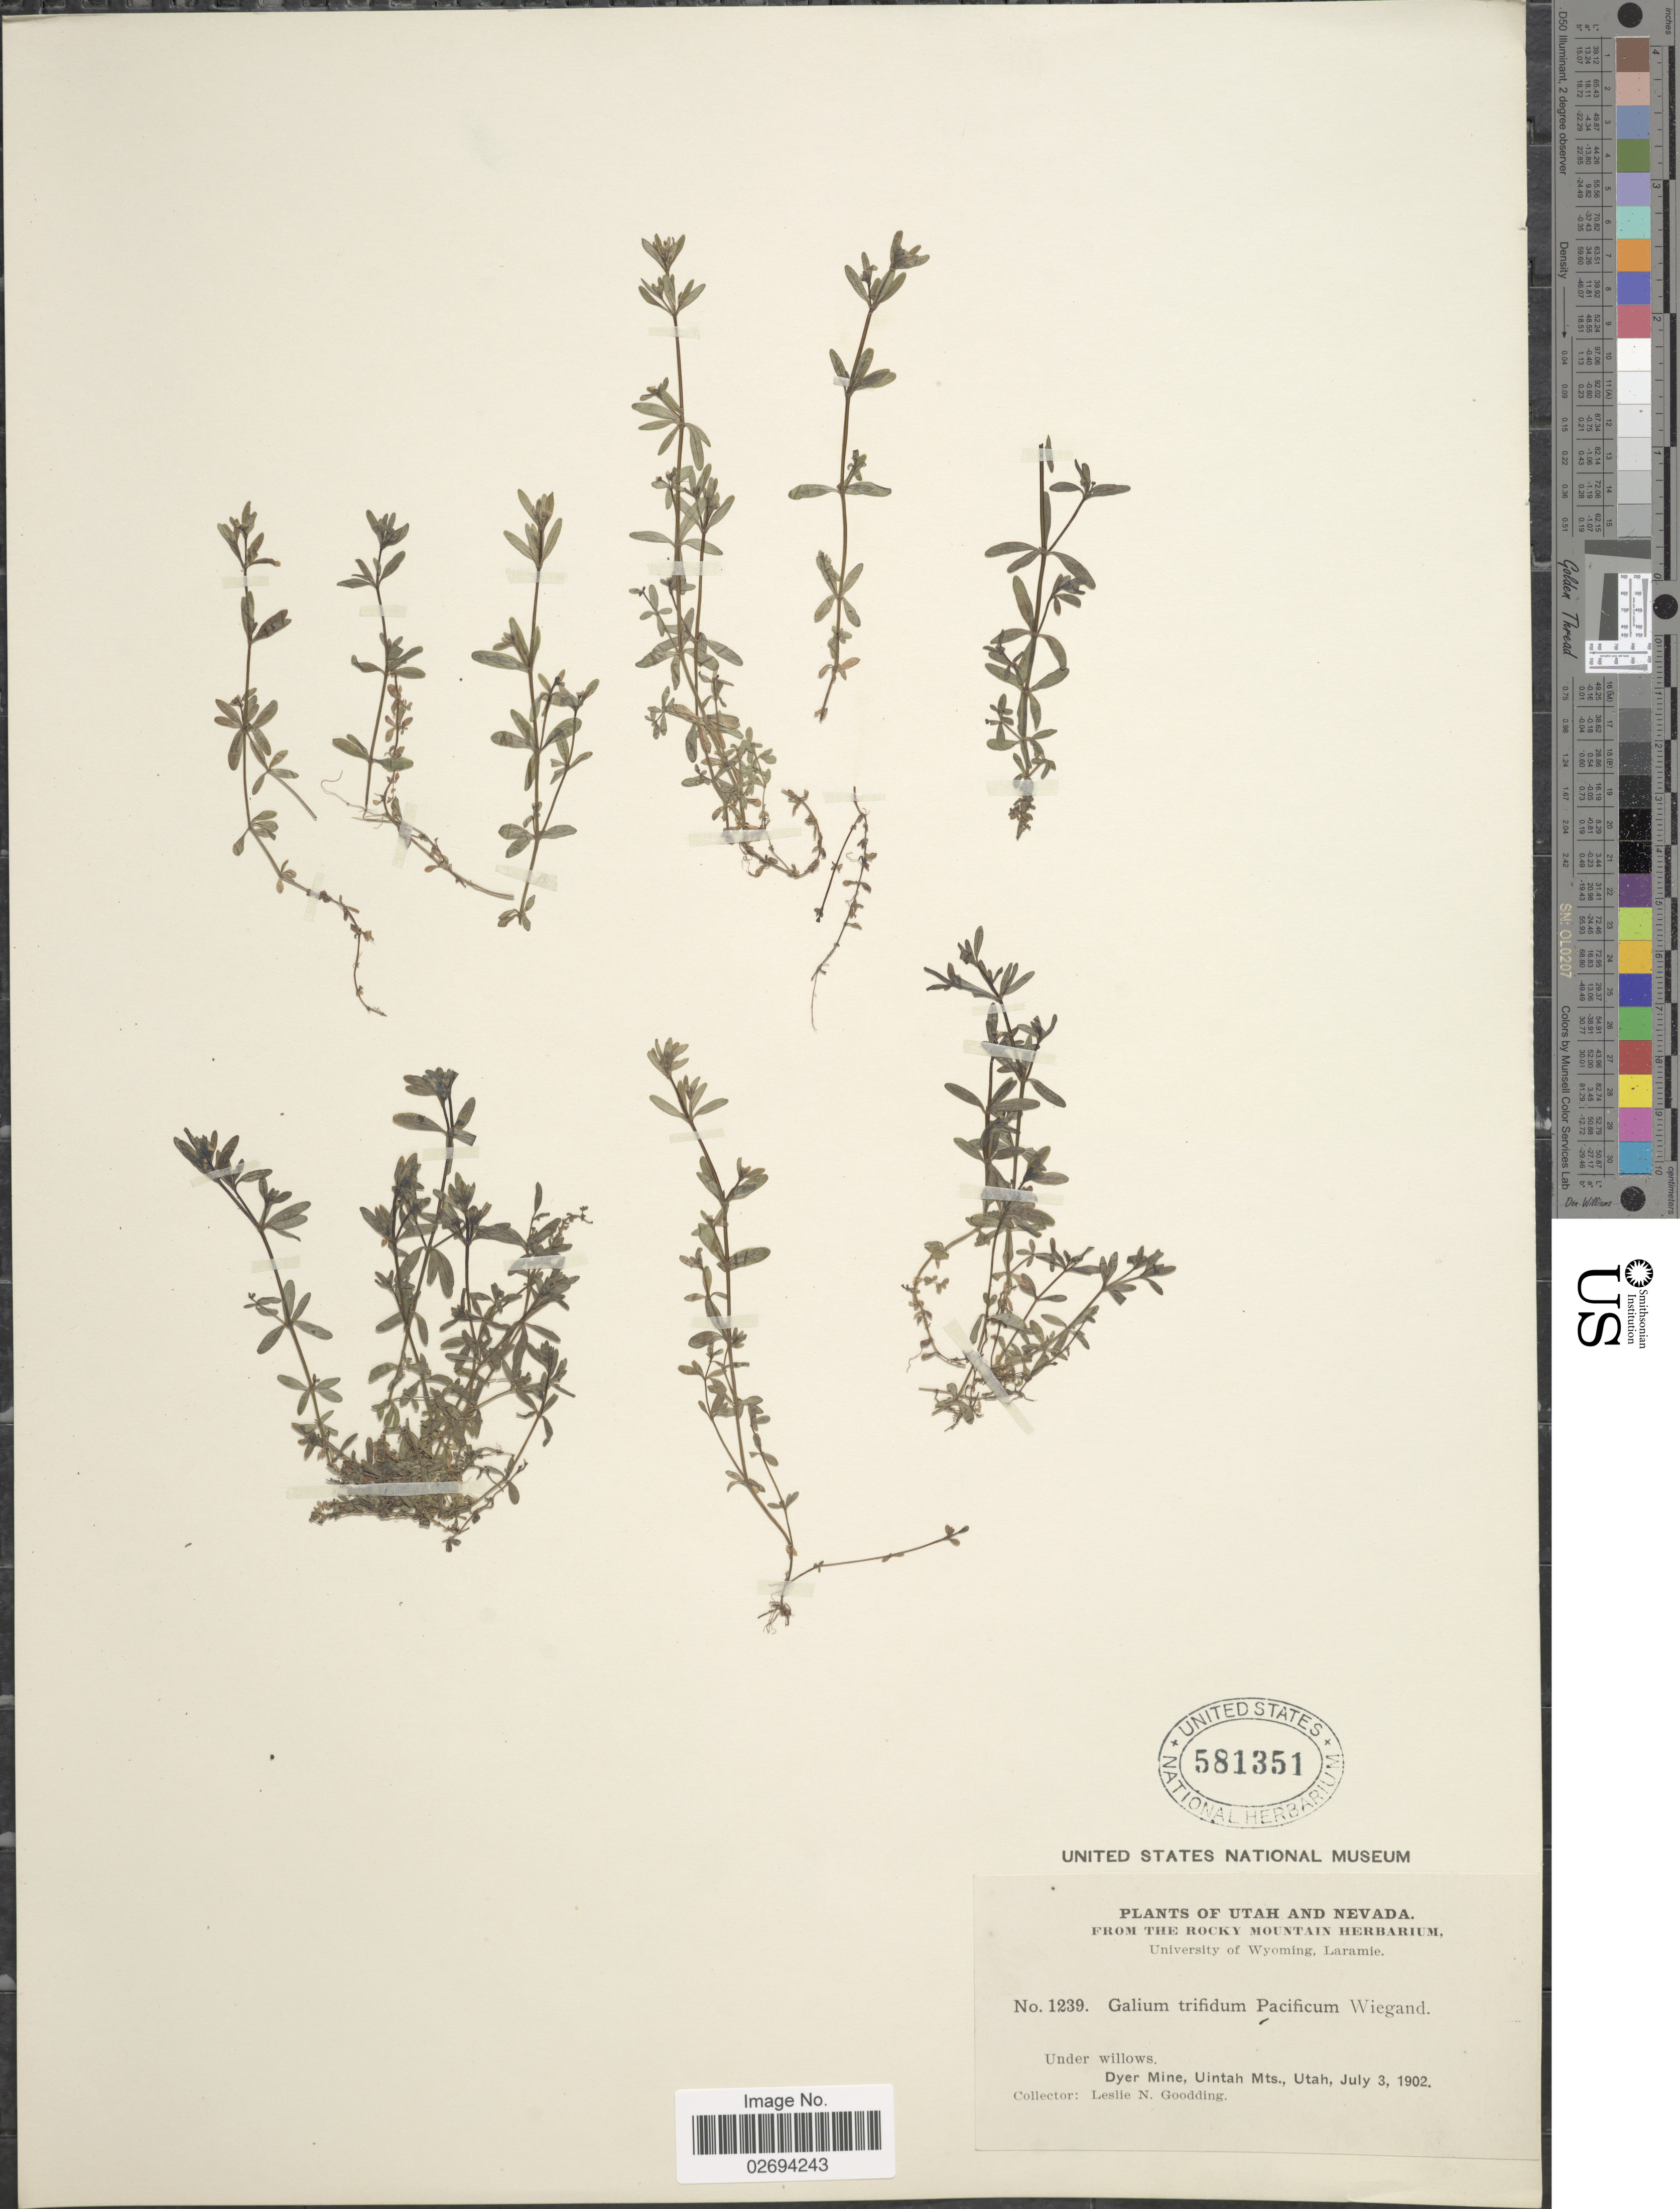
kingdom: Plantae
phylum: Tracheophyta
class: Magnoliopsida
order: Gentianales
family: Rubiaceae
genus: Galium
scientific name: Galium trifidum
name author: L.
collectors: L. N. Goodding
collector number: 1239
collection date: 1902-07-03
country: United States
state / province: Utah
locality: Under willows. Dyer Mine, Uintah Mts.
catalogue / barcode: US 581351